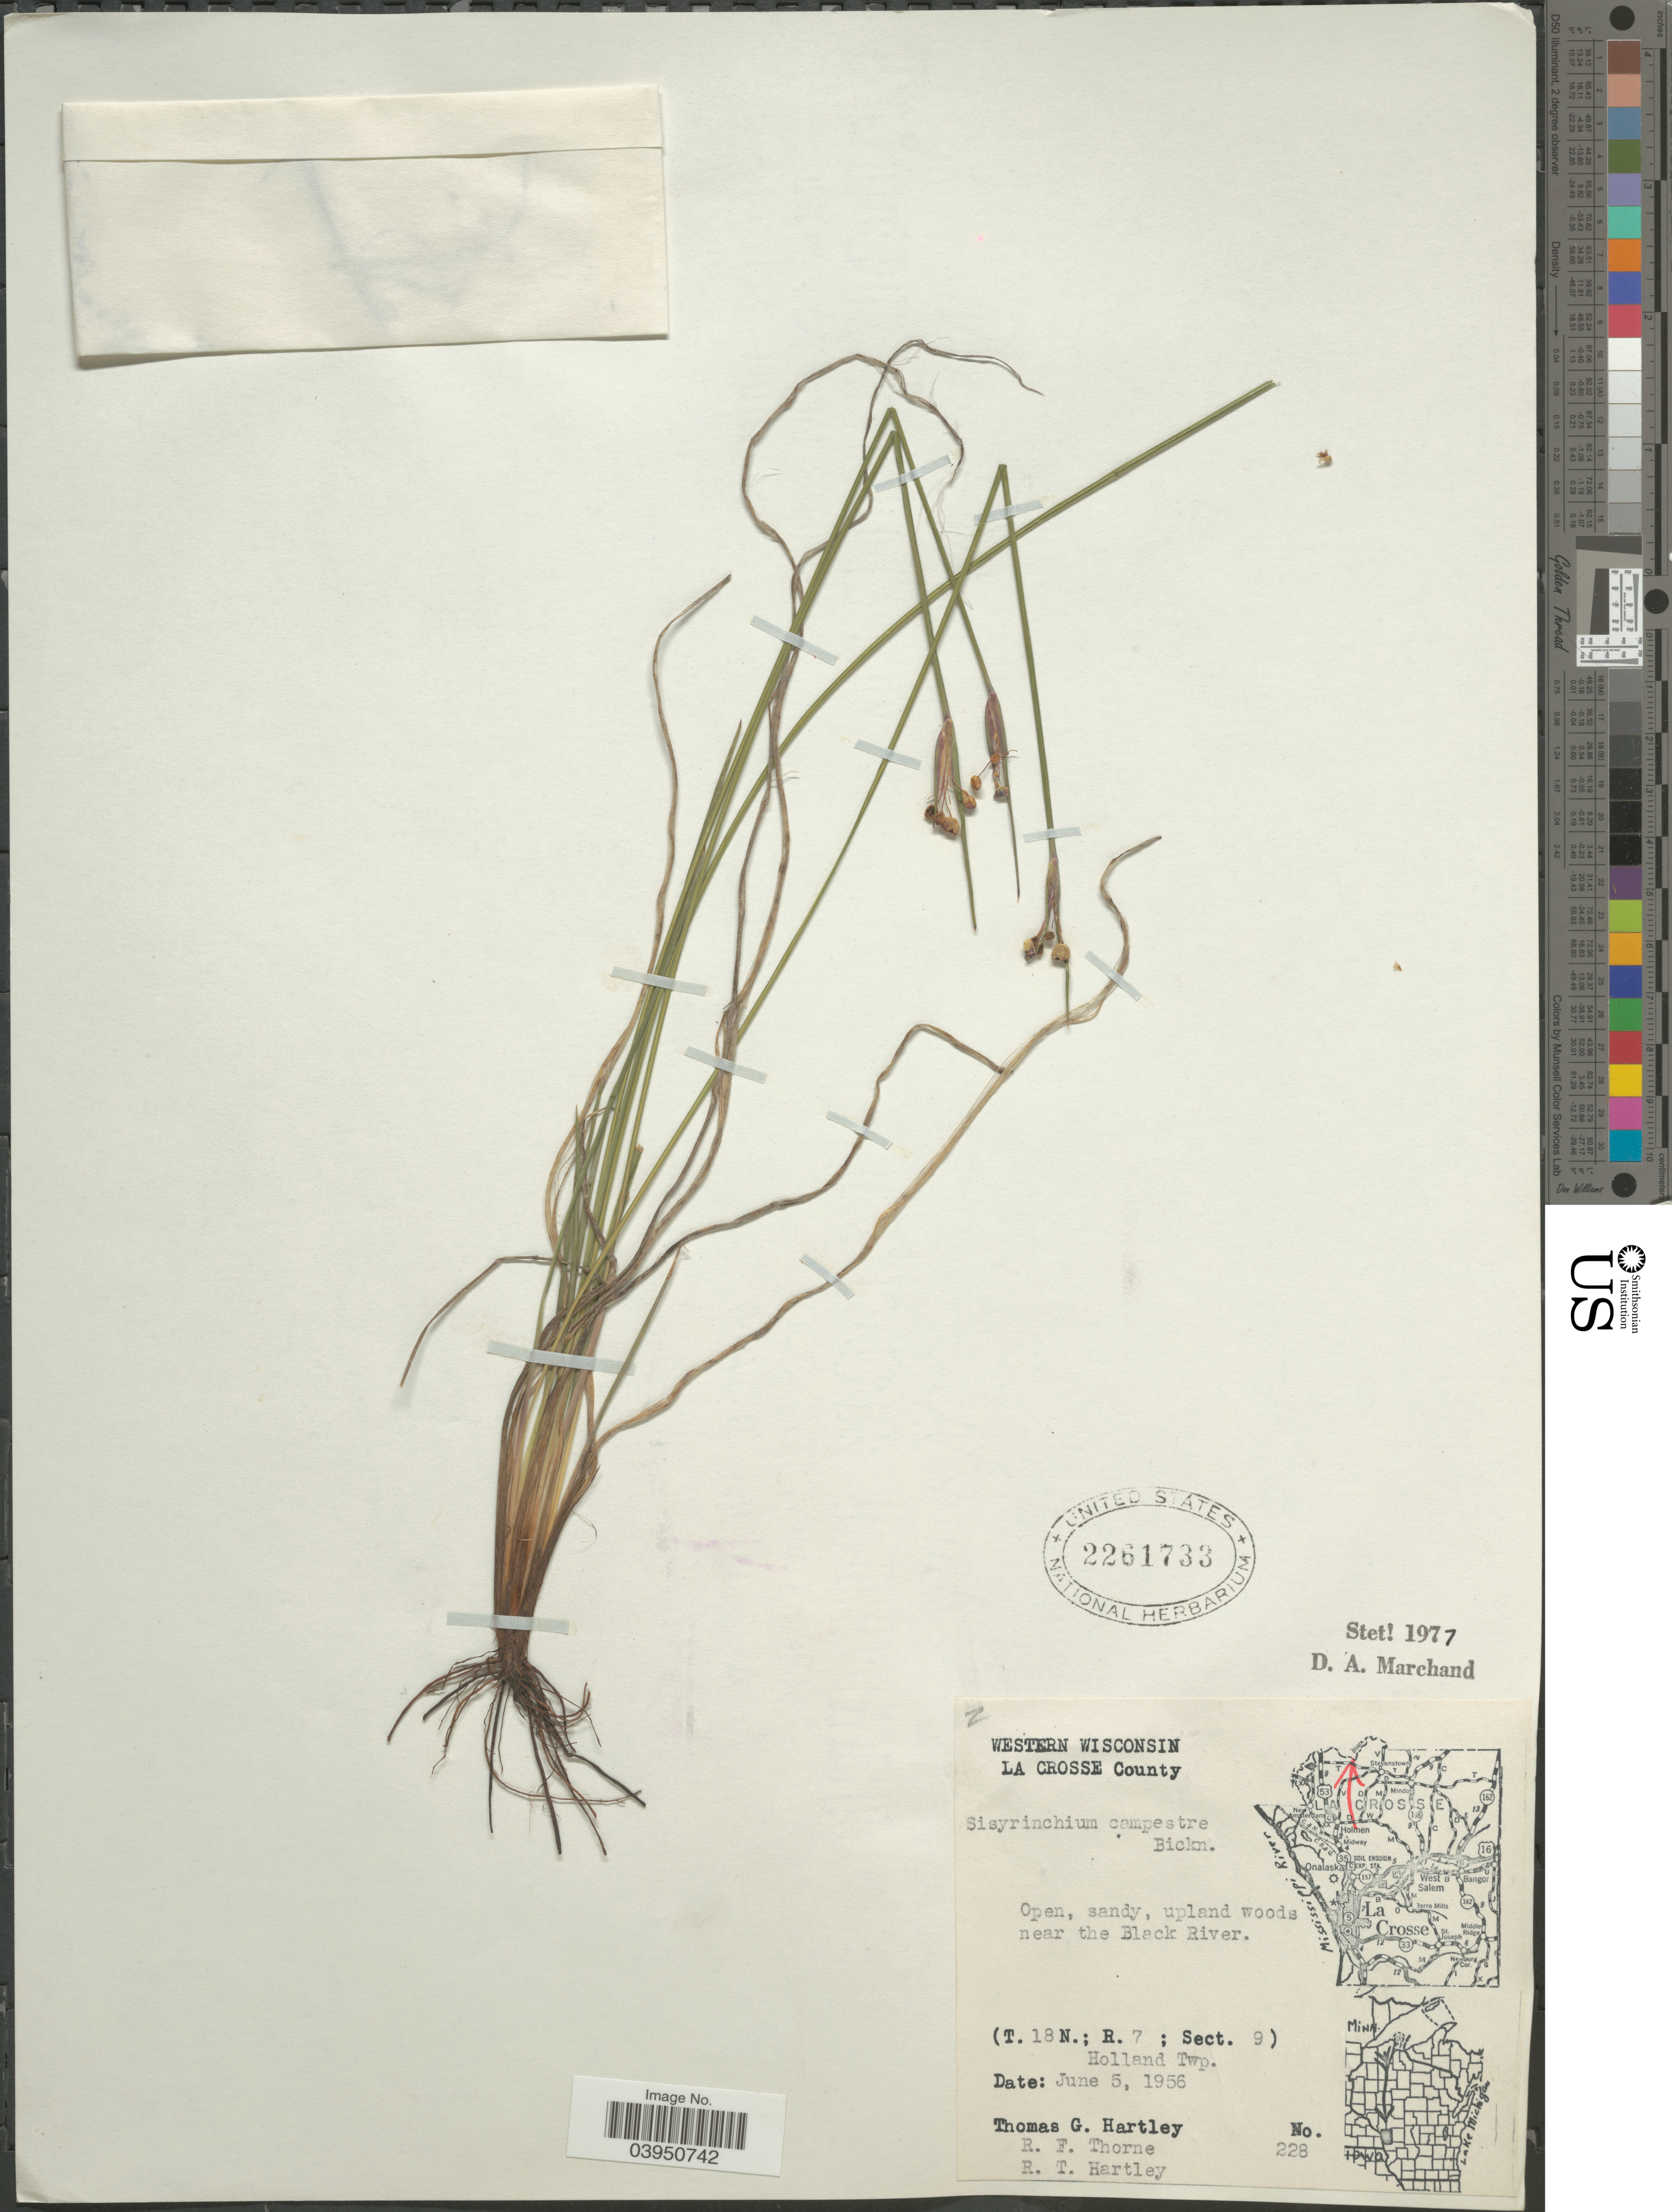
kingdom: Plantae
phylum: Tracheophyta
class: Liliopsida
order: Asparagales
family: Iridaceae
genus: Sisyrinchium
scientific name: Sisyrinchium campestre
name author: E.P. Bicknell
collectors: T. G. Hartley, R. Thorne & R. T. Hartley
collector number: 228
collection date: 1956-06-05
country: United States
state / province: Wisconsin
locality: Western Wisconsin. La Crosse County. Near the Black River. (T. 18 N.; R. 7; Sect. 9) Holland Twp.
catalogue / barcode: US 2261733